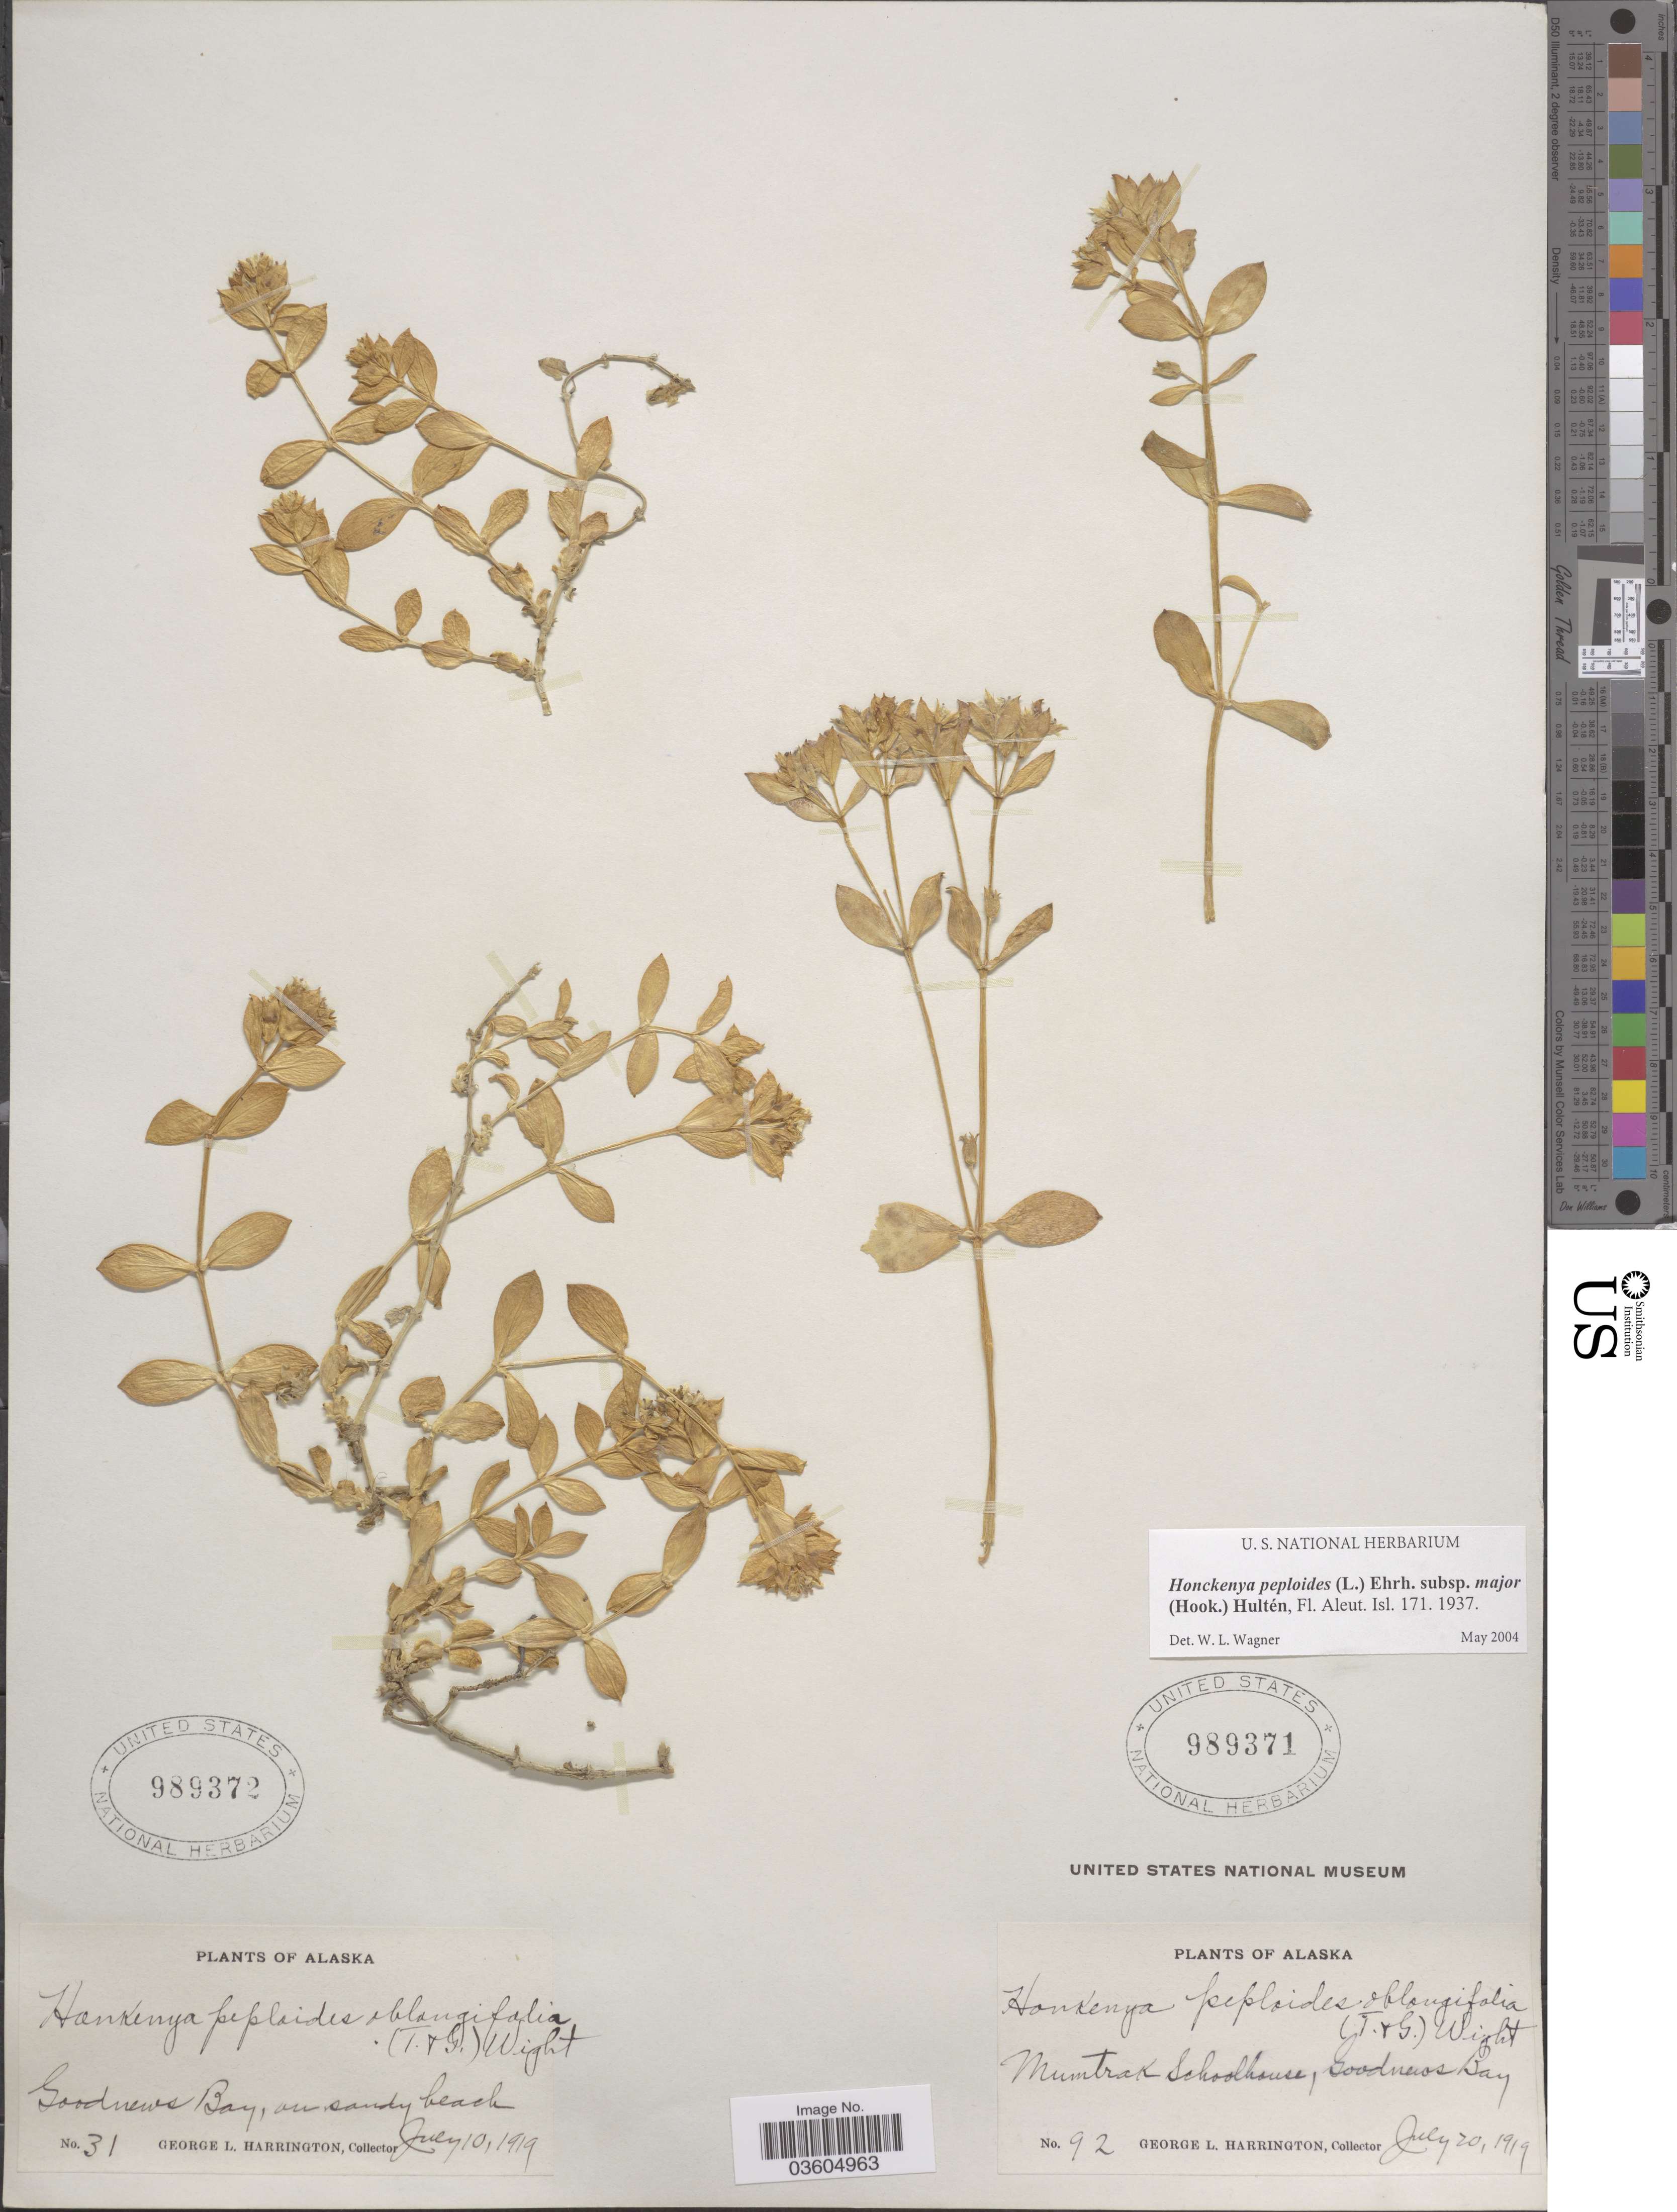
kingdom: Plantae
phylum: Tracheophyta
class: Magnoliopsida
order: Caryophyllales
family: Caryophyllaceae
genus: Honckenya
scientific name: Honckenya peploides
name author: (L.) Ehrh.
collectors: G. Harrington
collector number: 92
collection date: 1919-07-20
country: United States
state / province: Alaska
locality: Mumtrak Schoolhouse, Goodnews Bay.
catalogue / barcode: US 989371-2